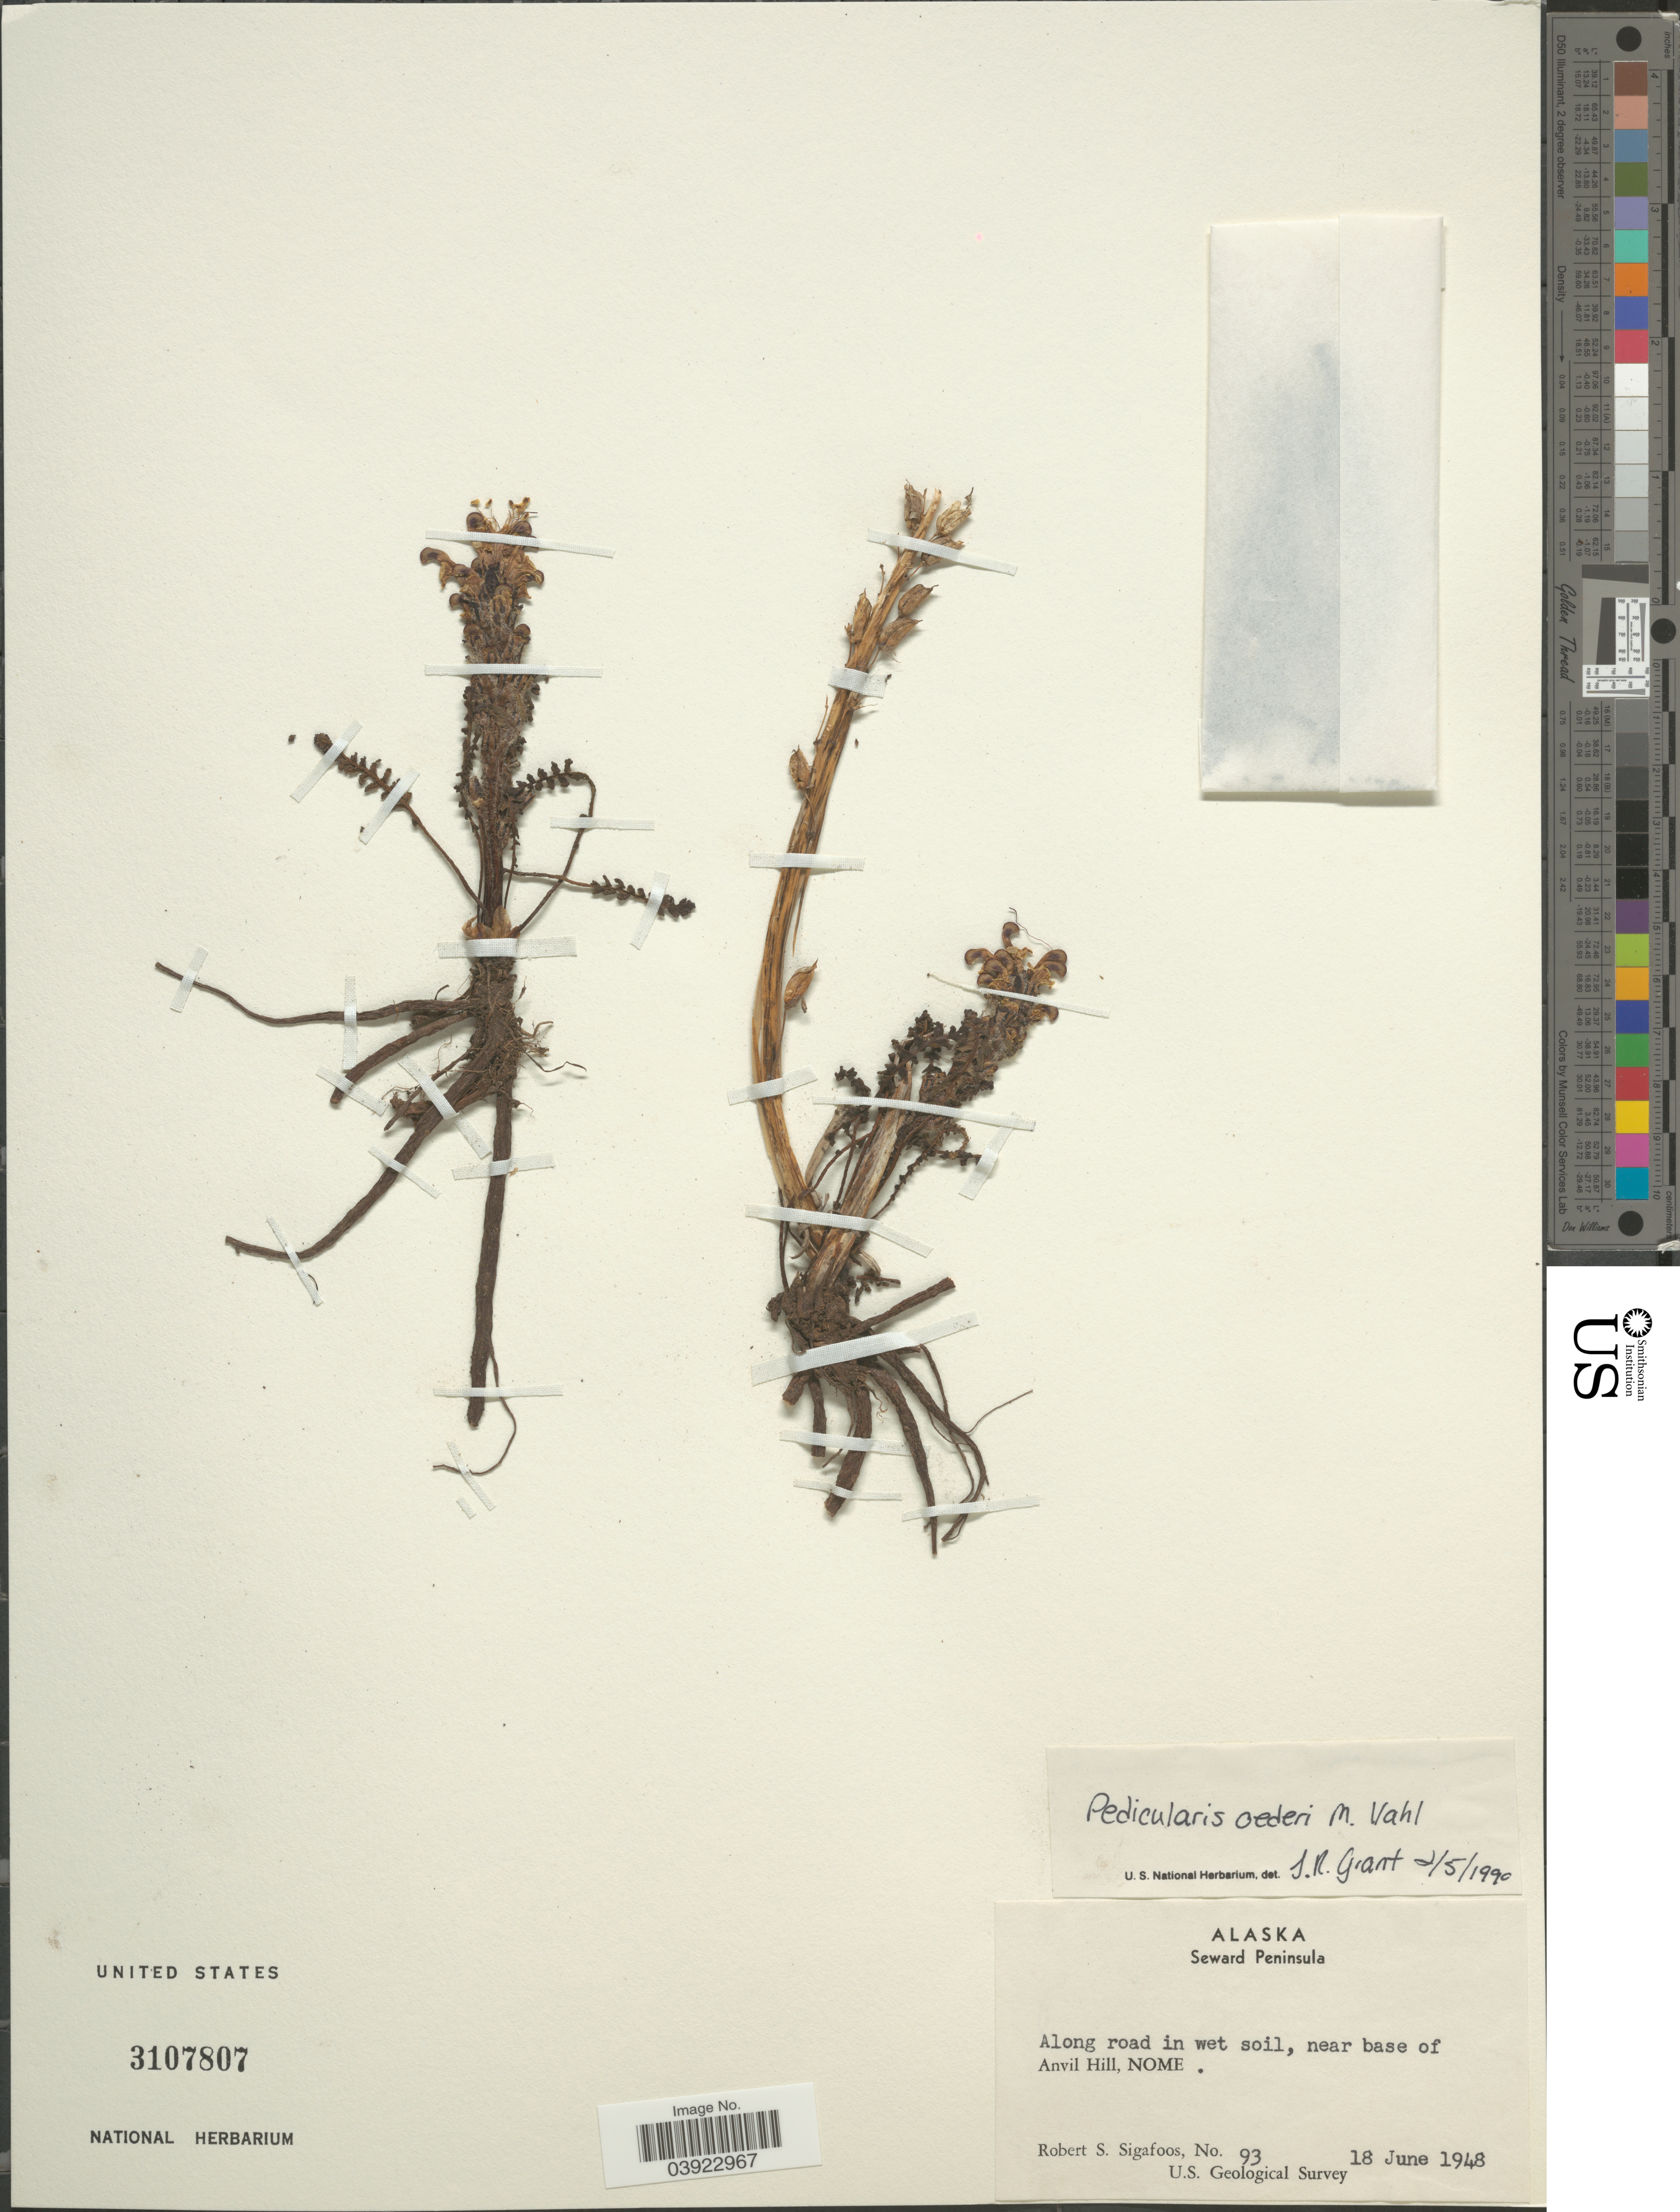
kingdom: Plantae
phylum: Tracheophyta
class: Magnoliopsida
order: Lamiales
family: Orobanchaceae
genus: Pedicularis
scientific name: Pedicularis oederi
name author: Vahl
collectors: R. Sigafoos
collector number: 93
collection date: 1948-06-18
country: United States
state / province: Alaska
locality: Seward Peninsula. Along road in wet soil, near base of Anvil Hill, Nome.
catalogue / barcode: US 3107807